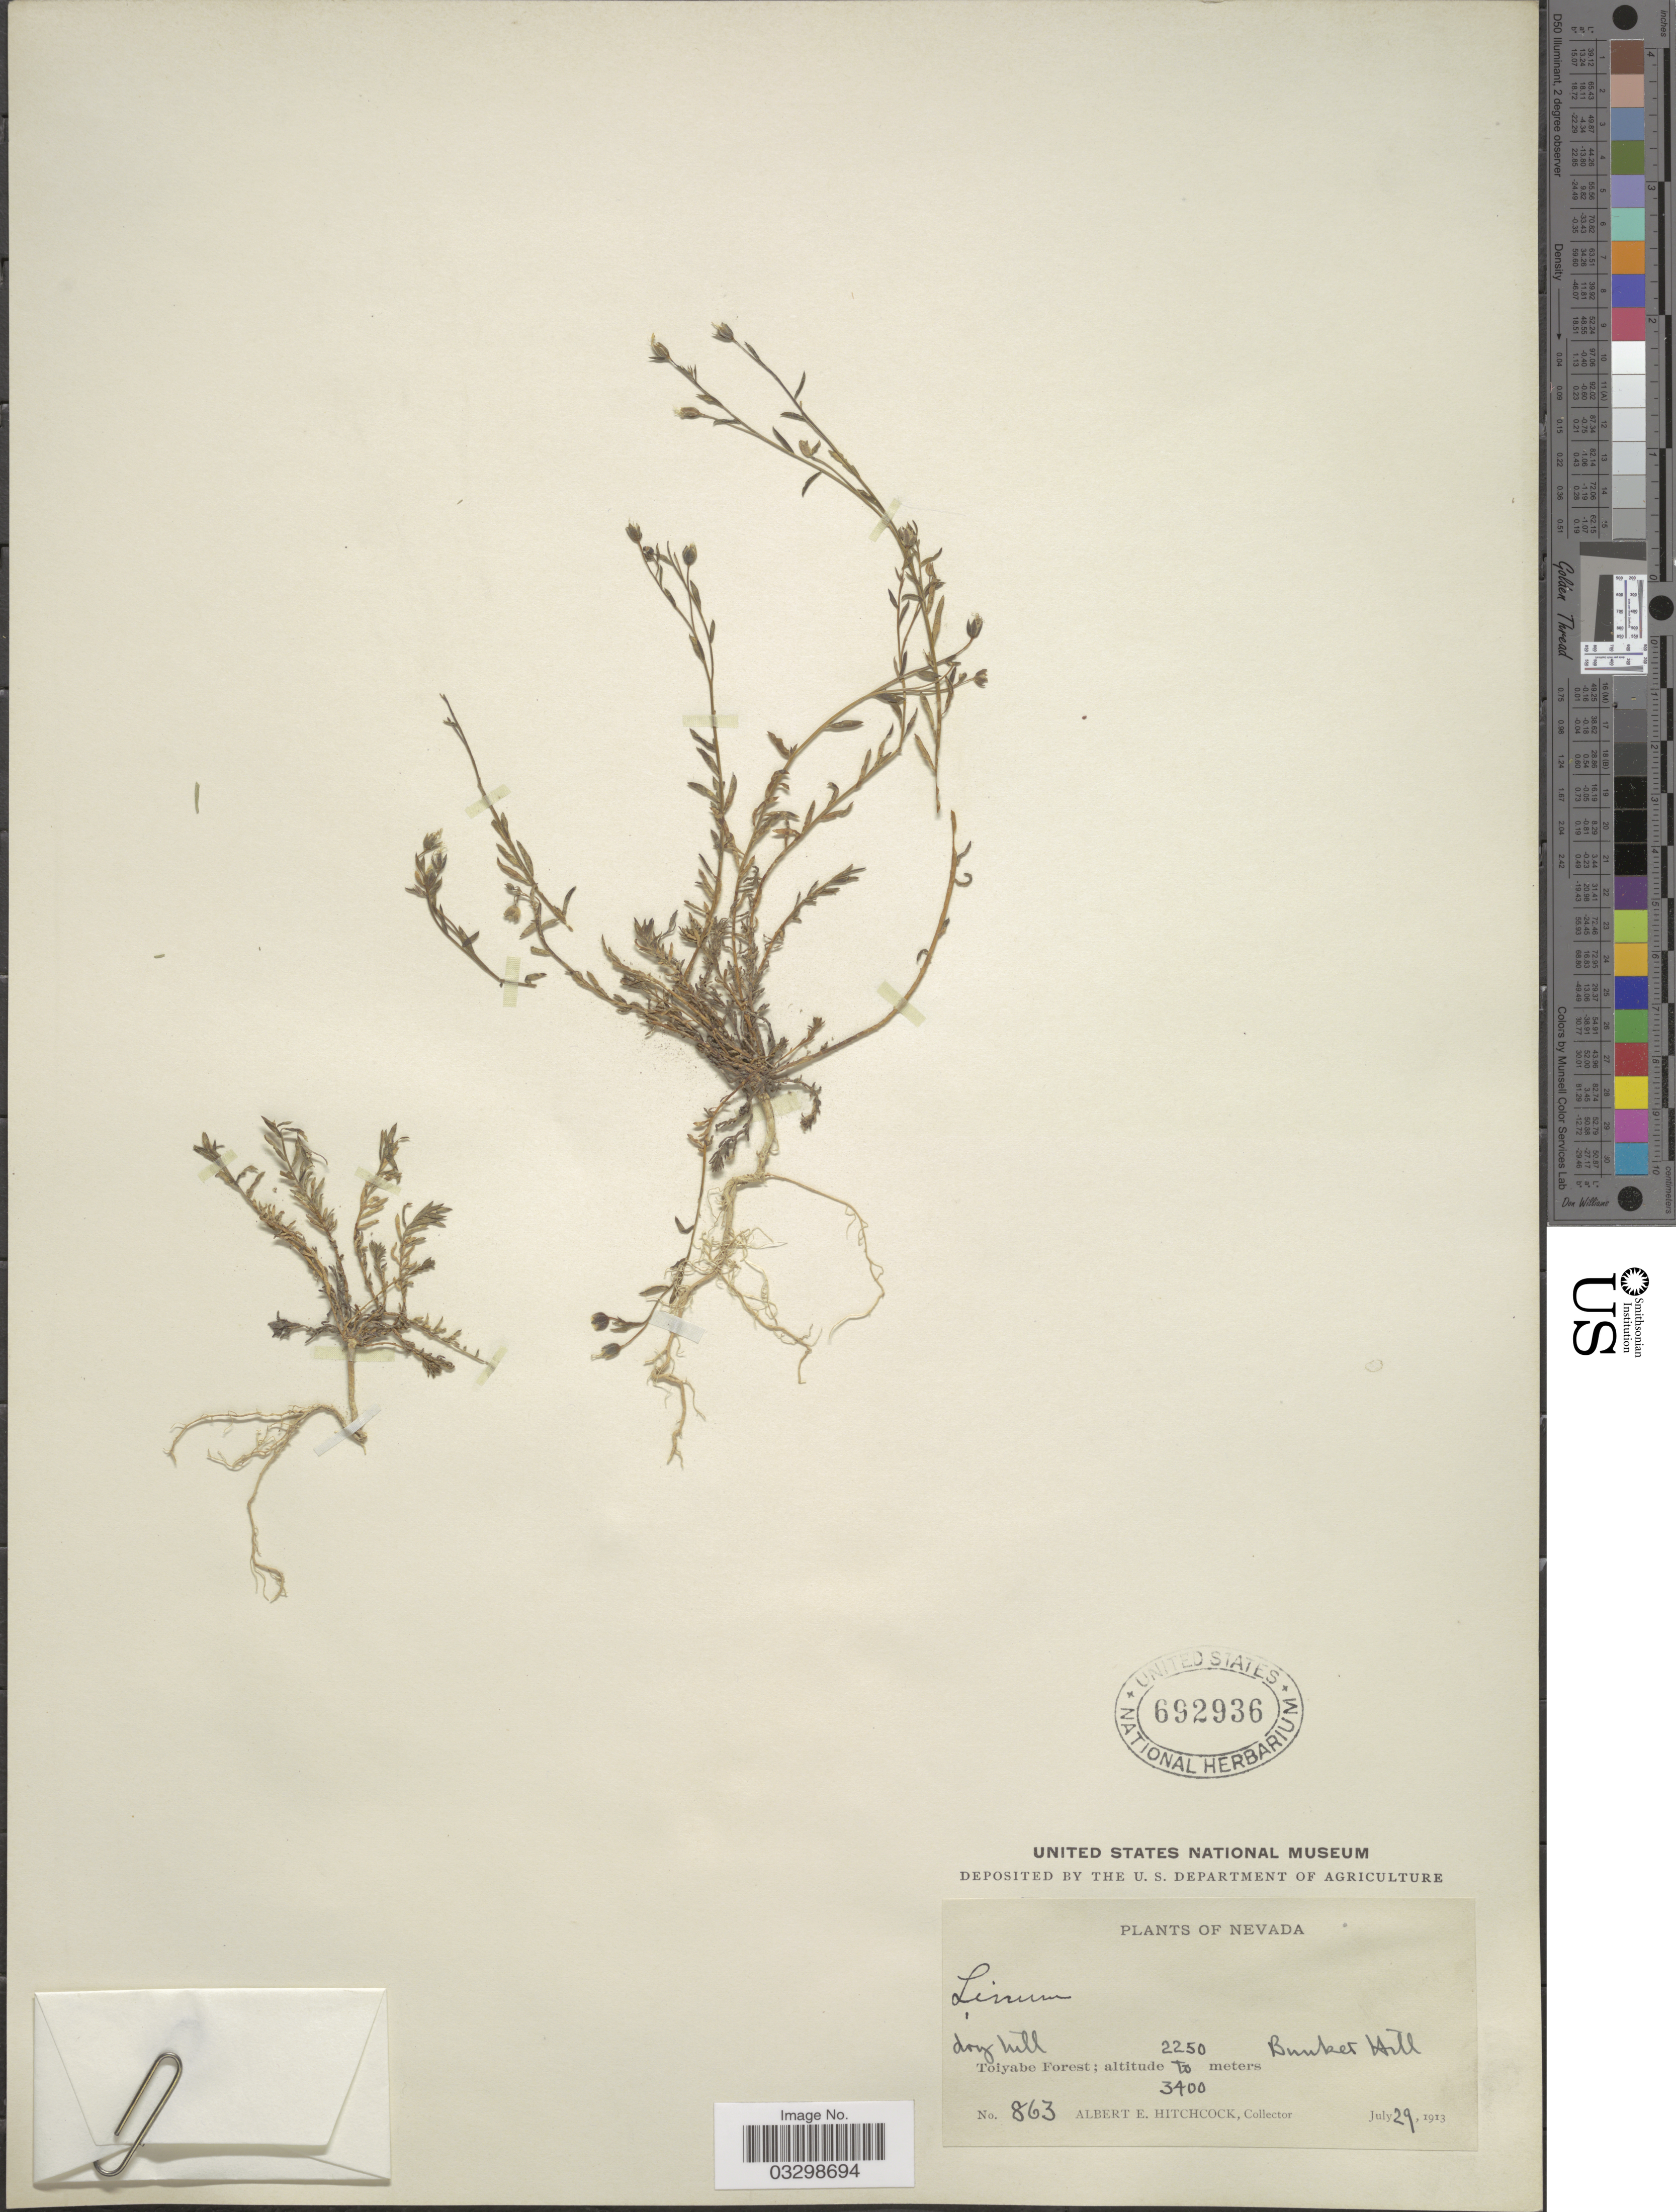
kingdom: Plantae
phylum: Tracheophyta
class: Magnoliopsida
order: Malpighiales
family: Linaceae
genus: Linum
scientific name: Linum lewisii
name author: Pursh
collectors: A. Hitchcock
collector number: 863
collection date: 1913-07-29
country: United States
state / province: Nevada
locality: Toiyabe Forest. Bunker Hill.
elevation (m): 2250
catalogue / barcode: US 692936